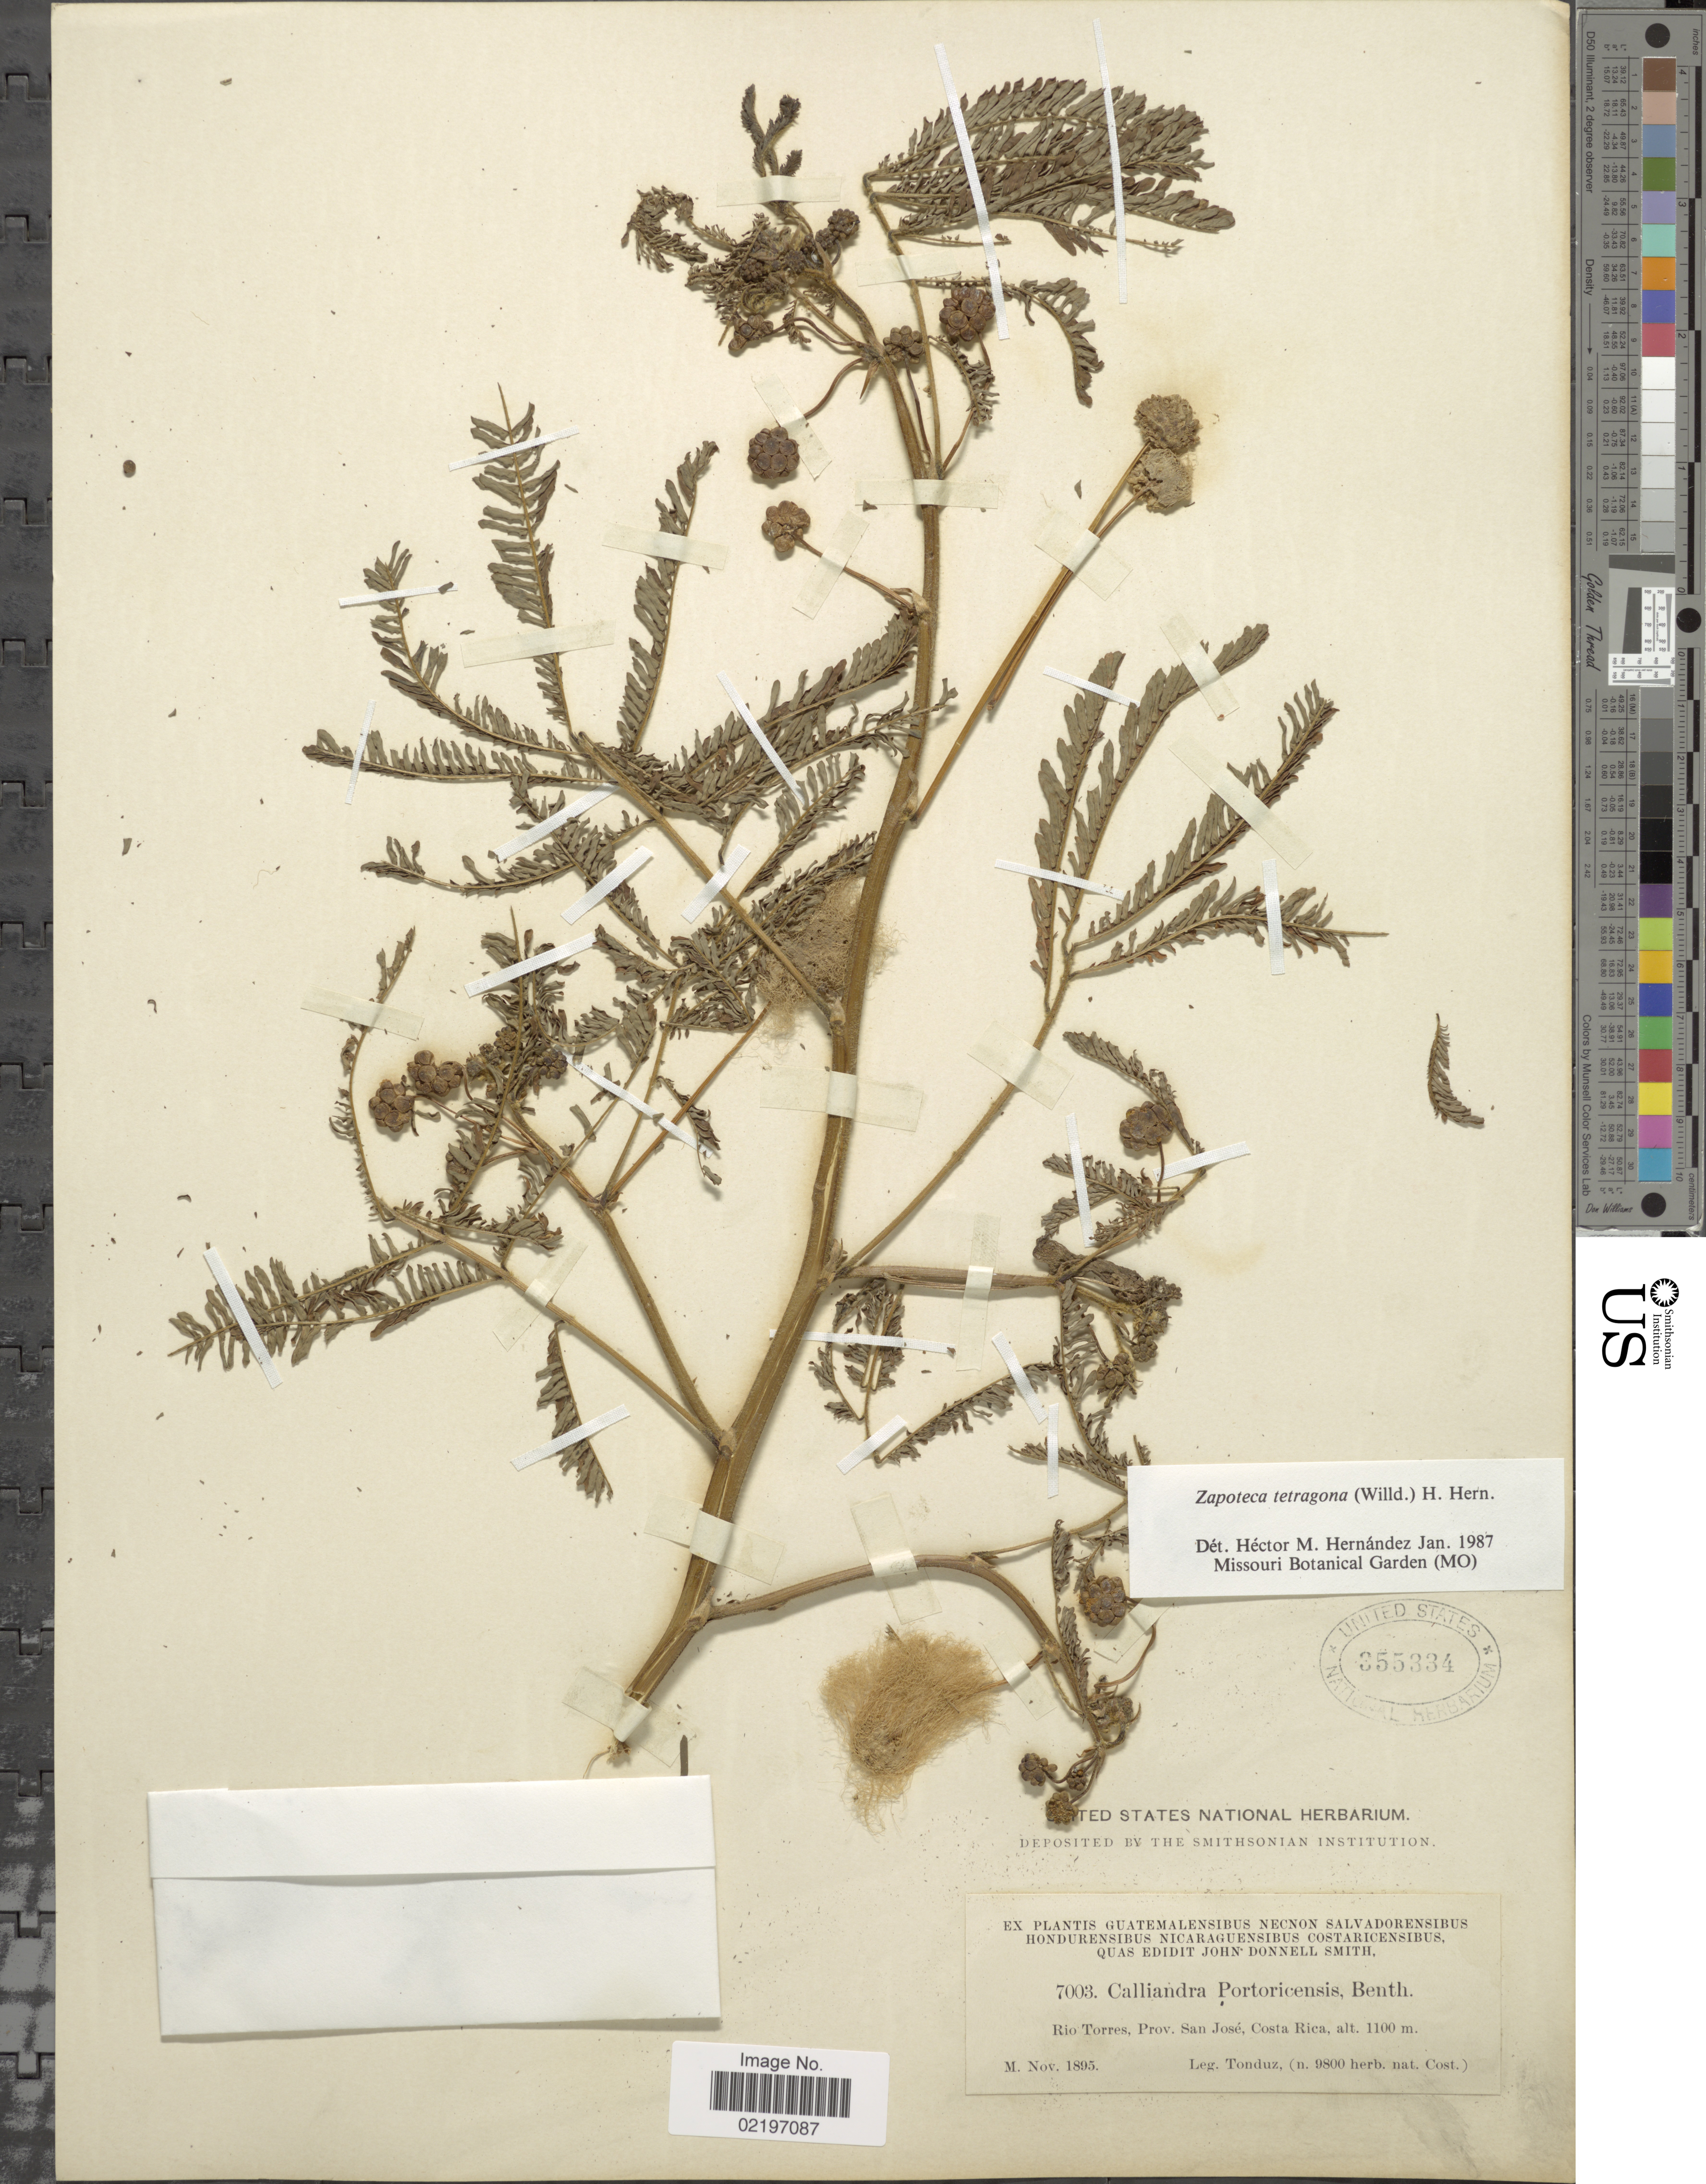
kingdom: Plantae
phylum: Tracheophyta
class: Magnoliopsida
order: Fabales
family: Fabaceae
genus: Zapoteca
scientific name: Zapoteca tetragona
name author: (Willd.) H.M. Hern.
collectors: A. Tonduz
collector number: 7003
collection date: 1895-11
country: Costa Rica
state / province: San José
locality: Rio Torres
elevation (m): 1100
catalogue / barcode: US 355334